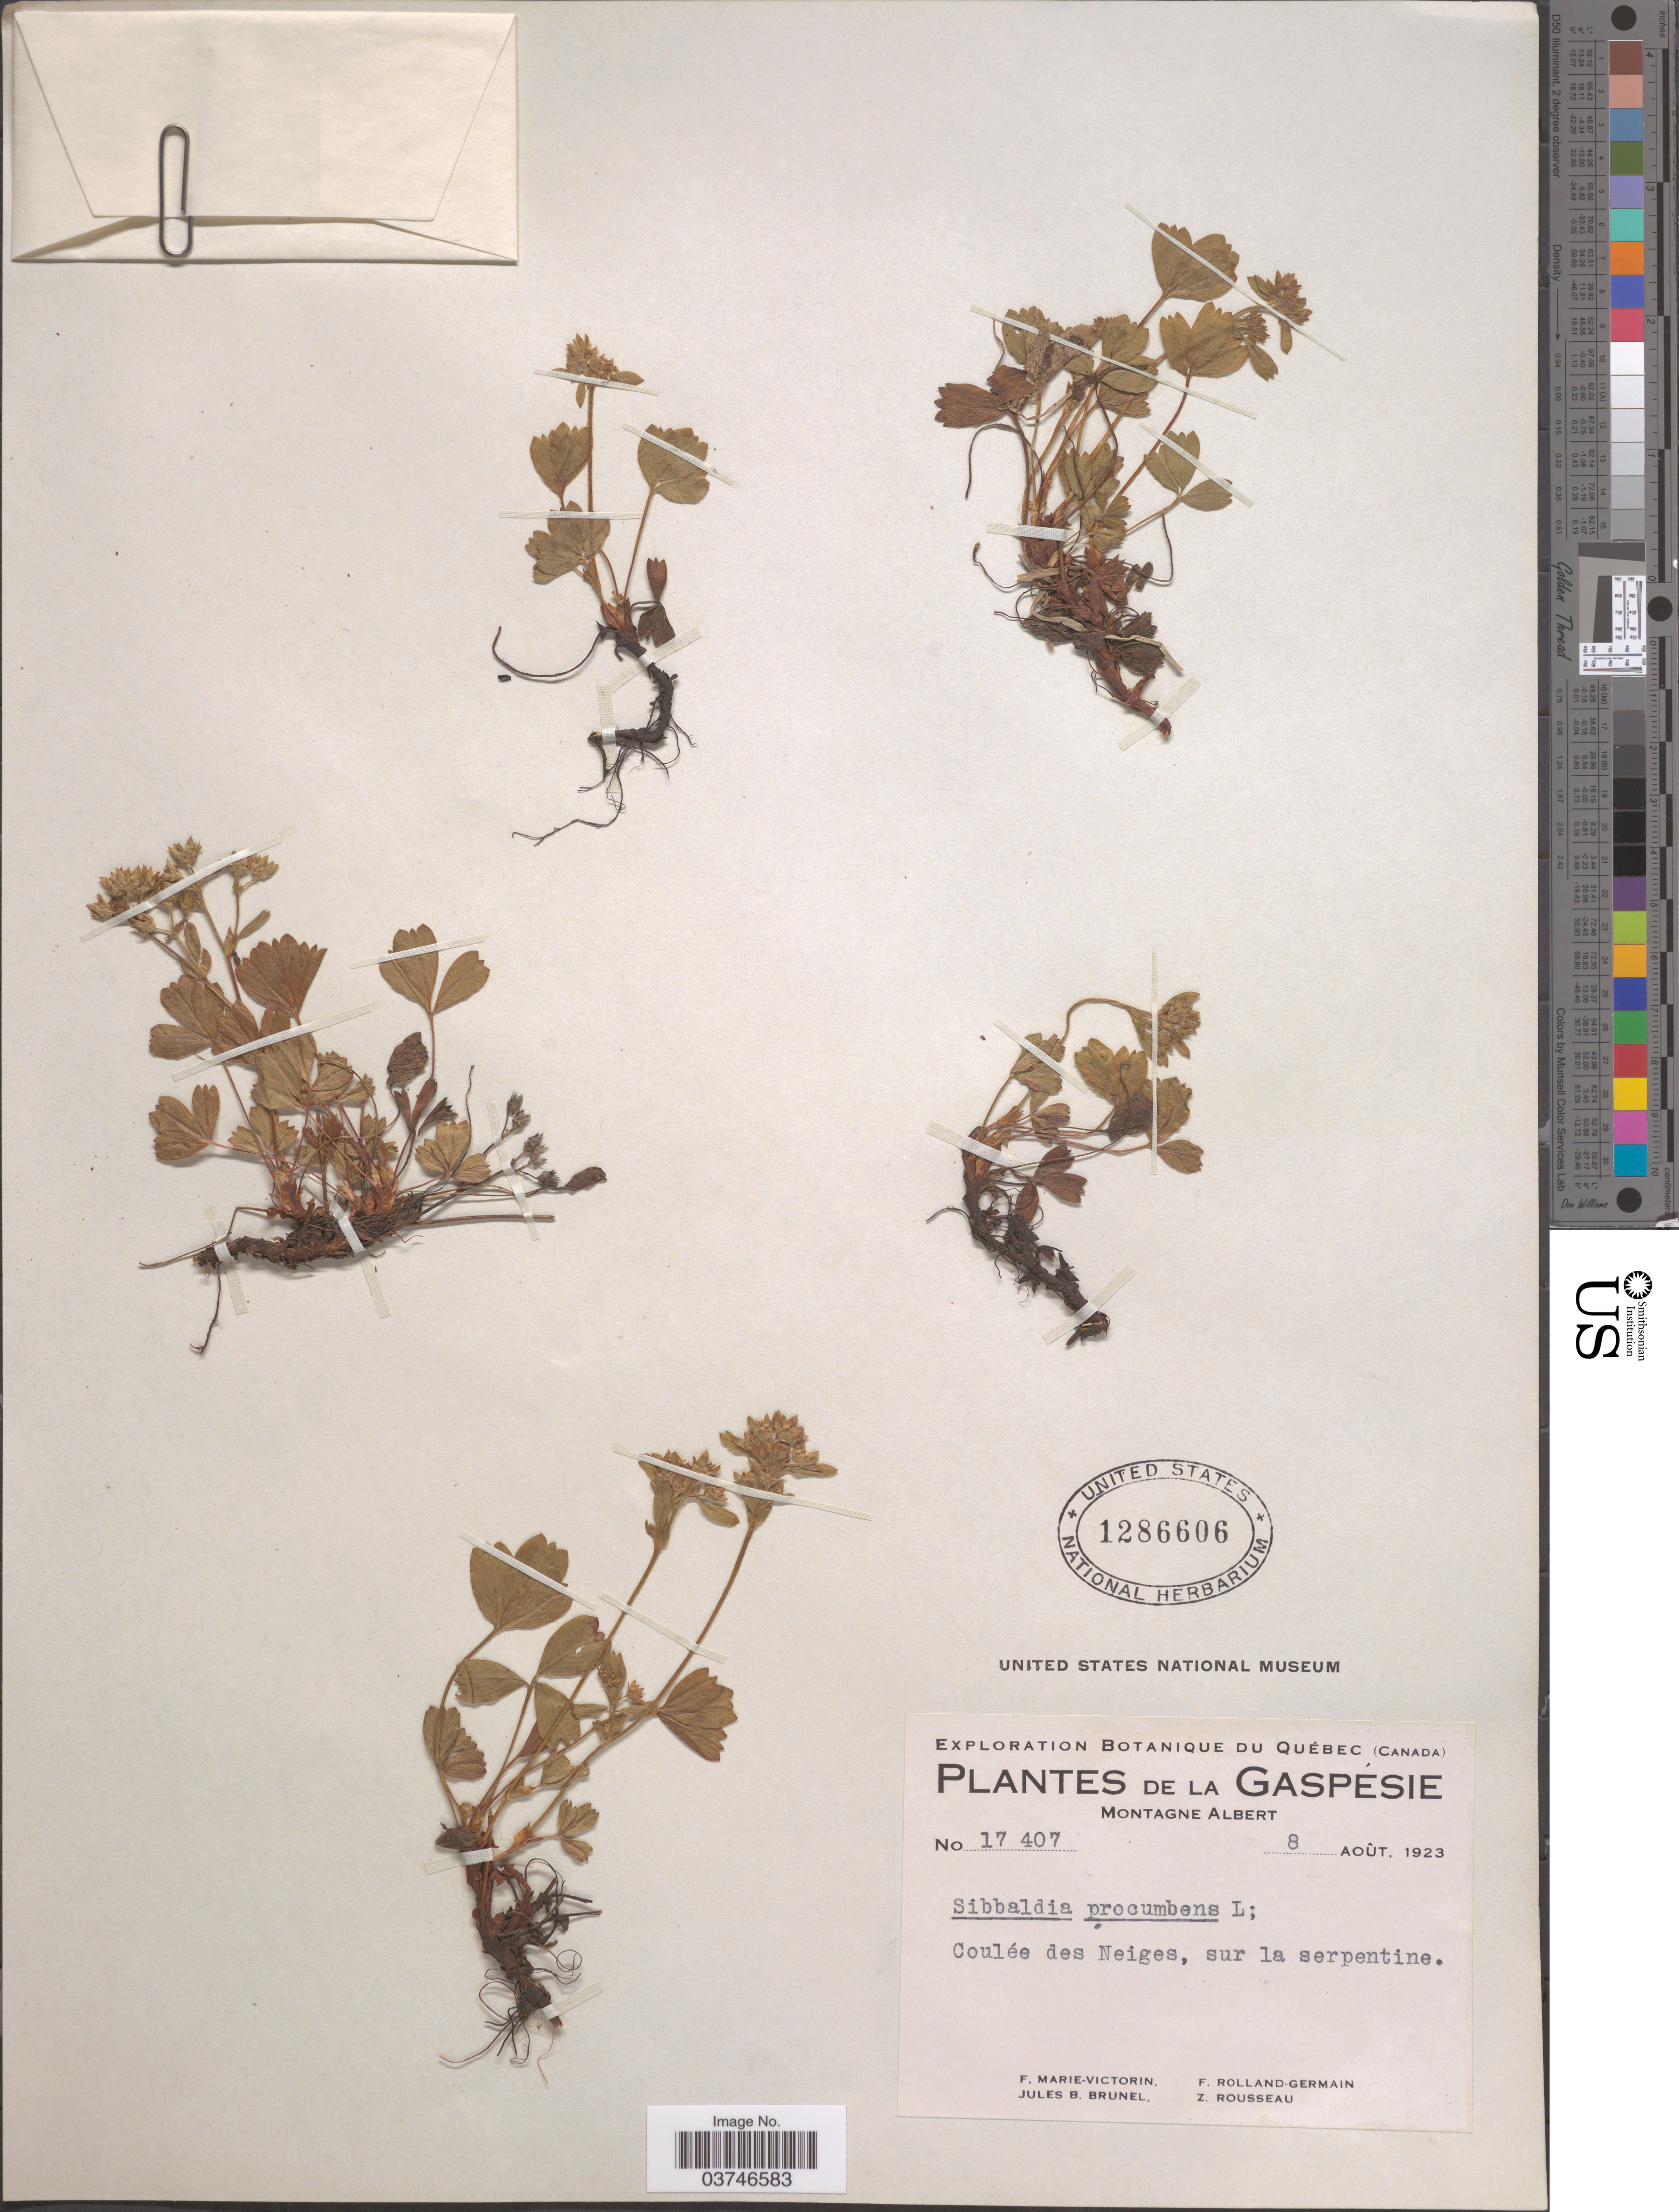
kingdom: Plantae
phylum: Tracheophyta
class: Magnoliopsida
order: Rosales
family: Rosaceae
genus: Sibbaldia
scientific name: Sibbaldia procumbens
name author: L.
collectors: F. Marie-Victorin, Rolland-Germain, J. Brunel & Z. Rousseau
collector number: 17407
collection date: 1923-08-08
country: Canada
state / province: Quebec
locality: La Gaspésie. Montagne Albert. Coulée des Neiges, sur la serpentine.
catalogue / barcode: US 1286606